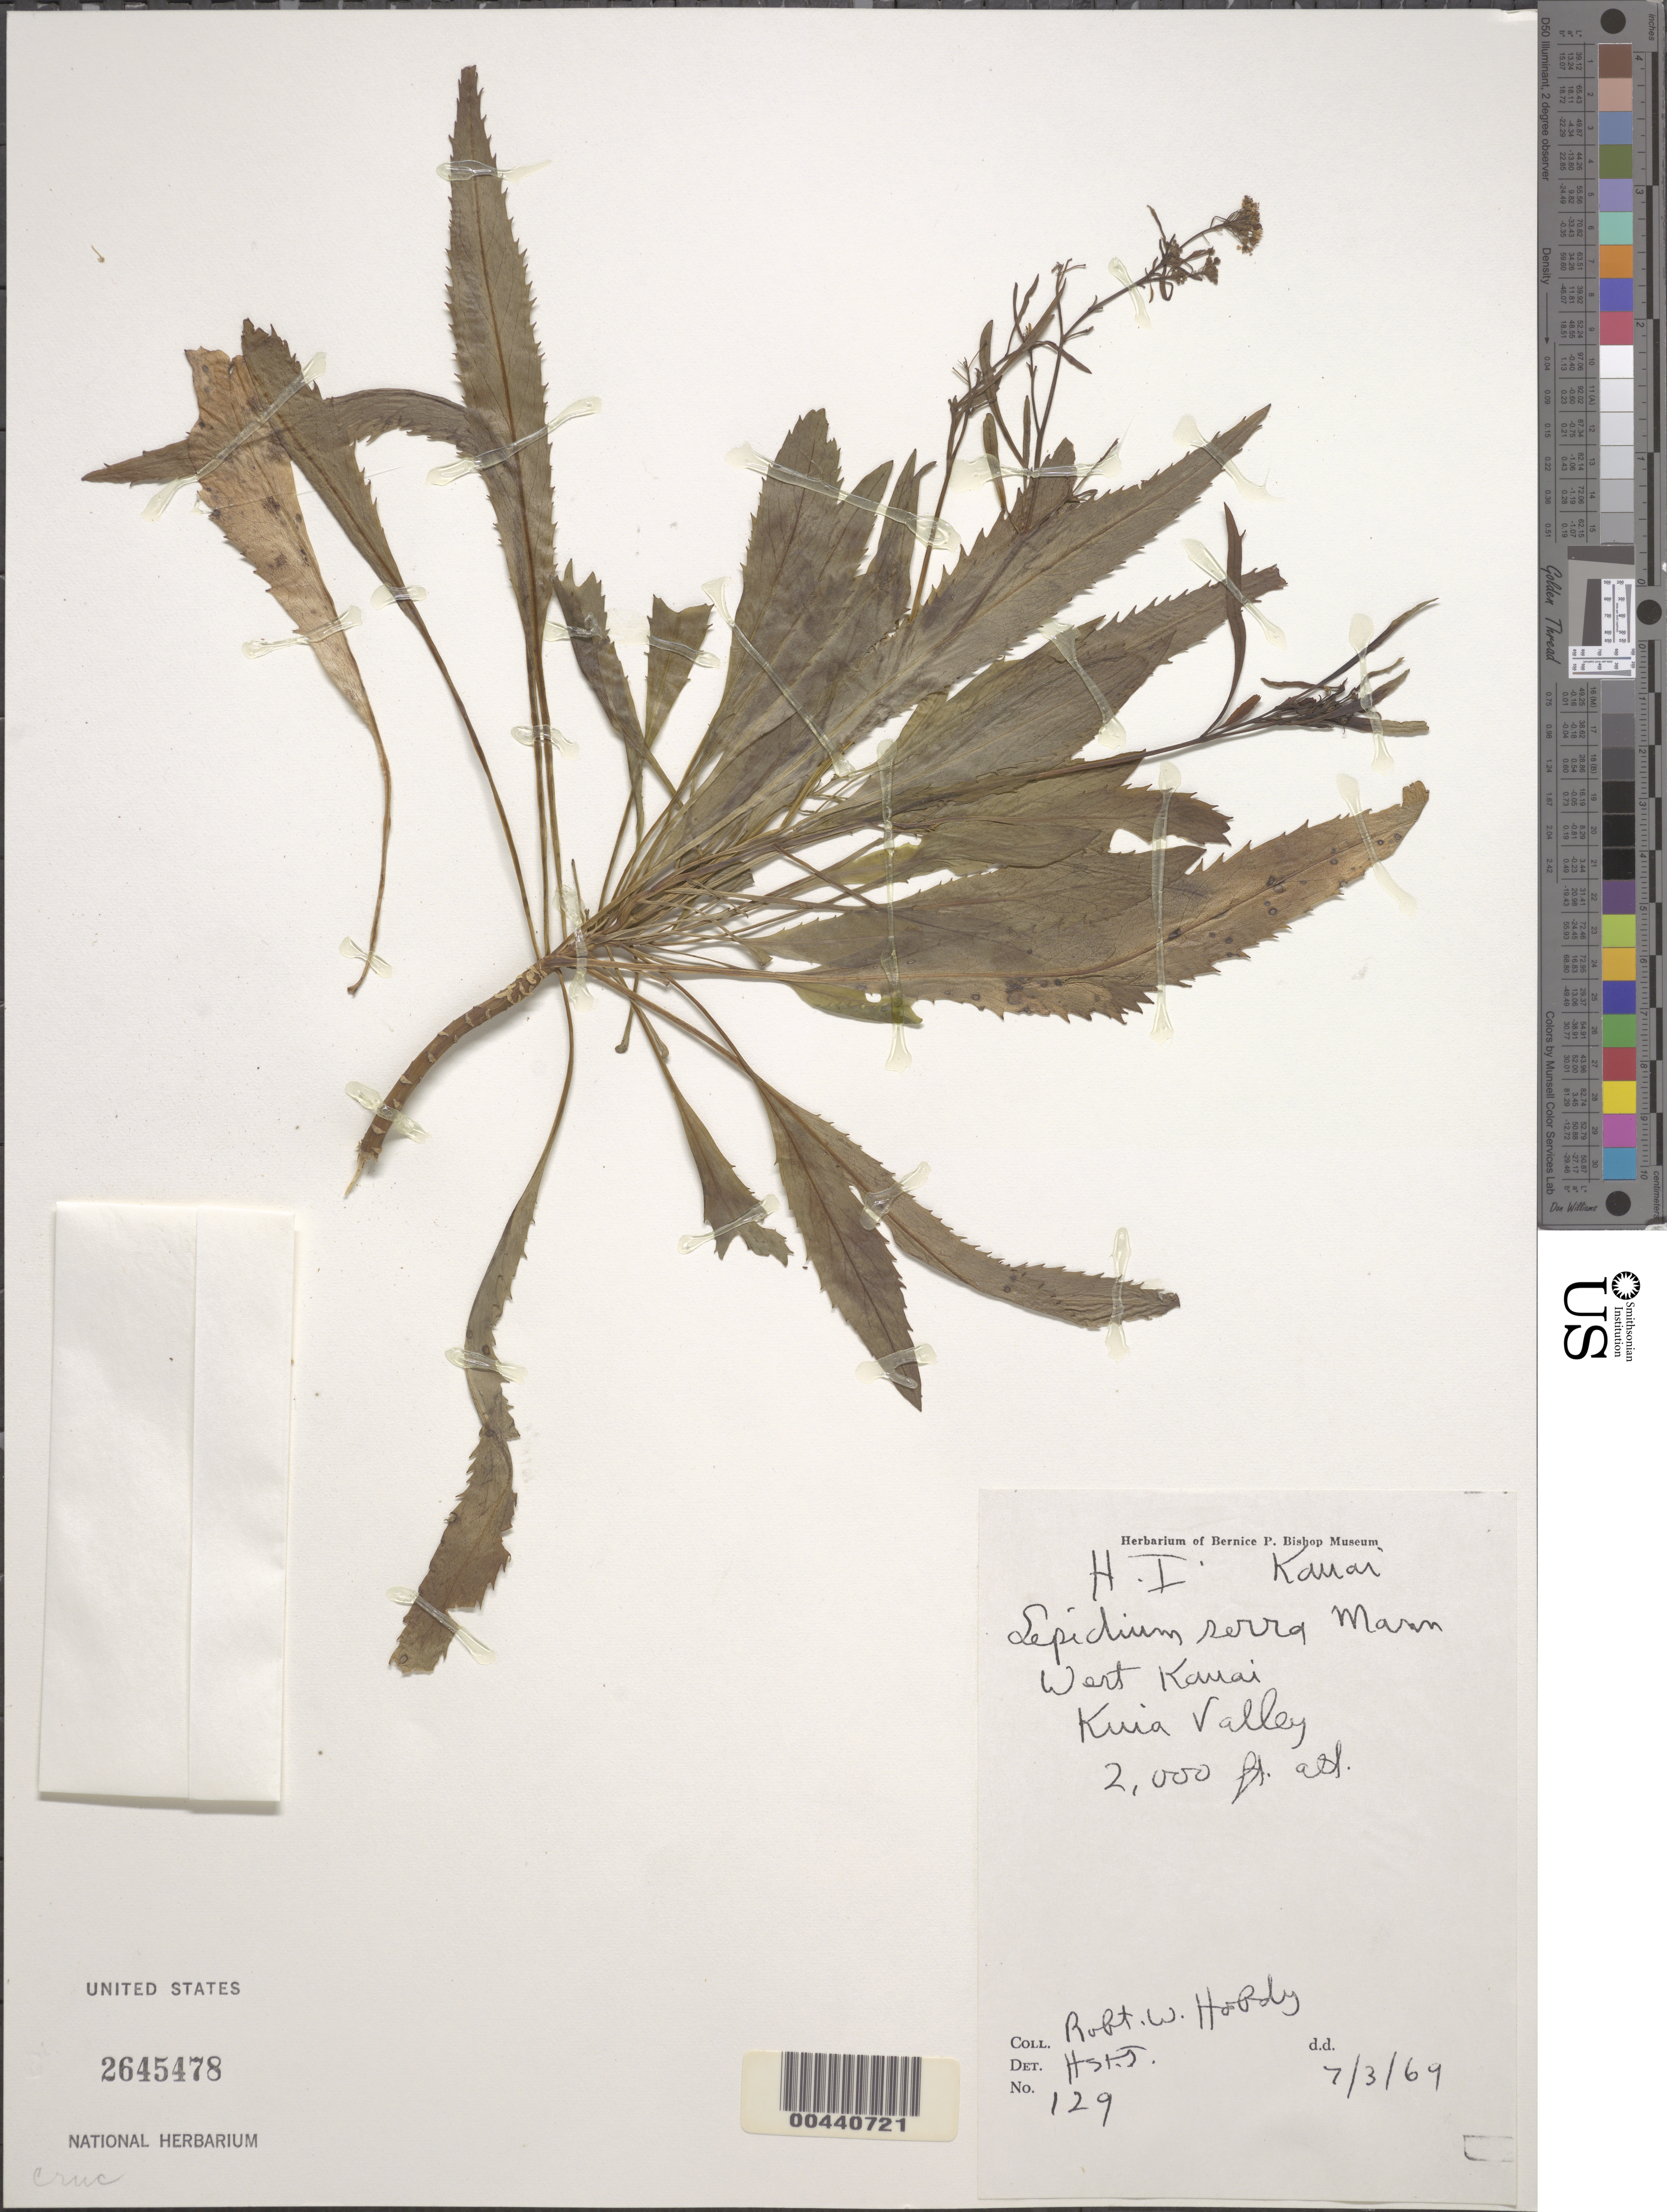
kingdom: Plantae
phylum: Tracheophyta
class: Magnoliopsida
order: Brassicales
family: Brassicaceae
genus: Lepidium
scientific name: Lepidium serra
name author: H. Mann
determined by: St. John, H.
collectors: R. Hobdy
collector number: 129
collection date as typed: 7 Mar 1969 or 3 Jul 1969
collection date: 1969-03-07 or 1969-07-03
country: United States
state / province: Hawaii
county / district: Kauai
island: Kaua'i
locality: West Kauai, Kuia Valley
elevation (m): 610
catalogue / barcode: US 2645478